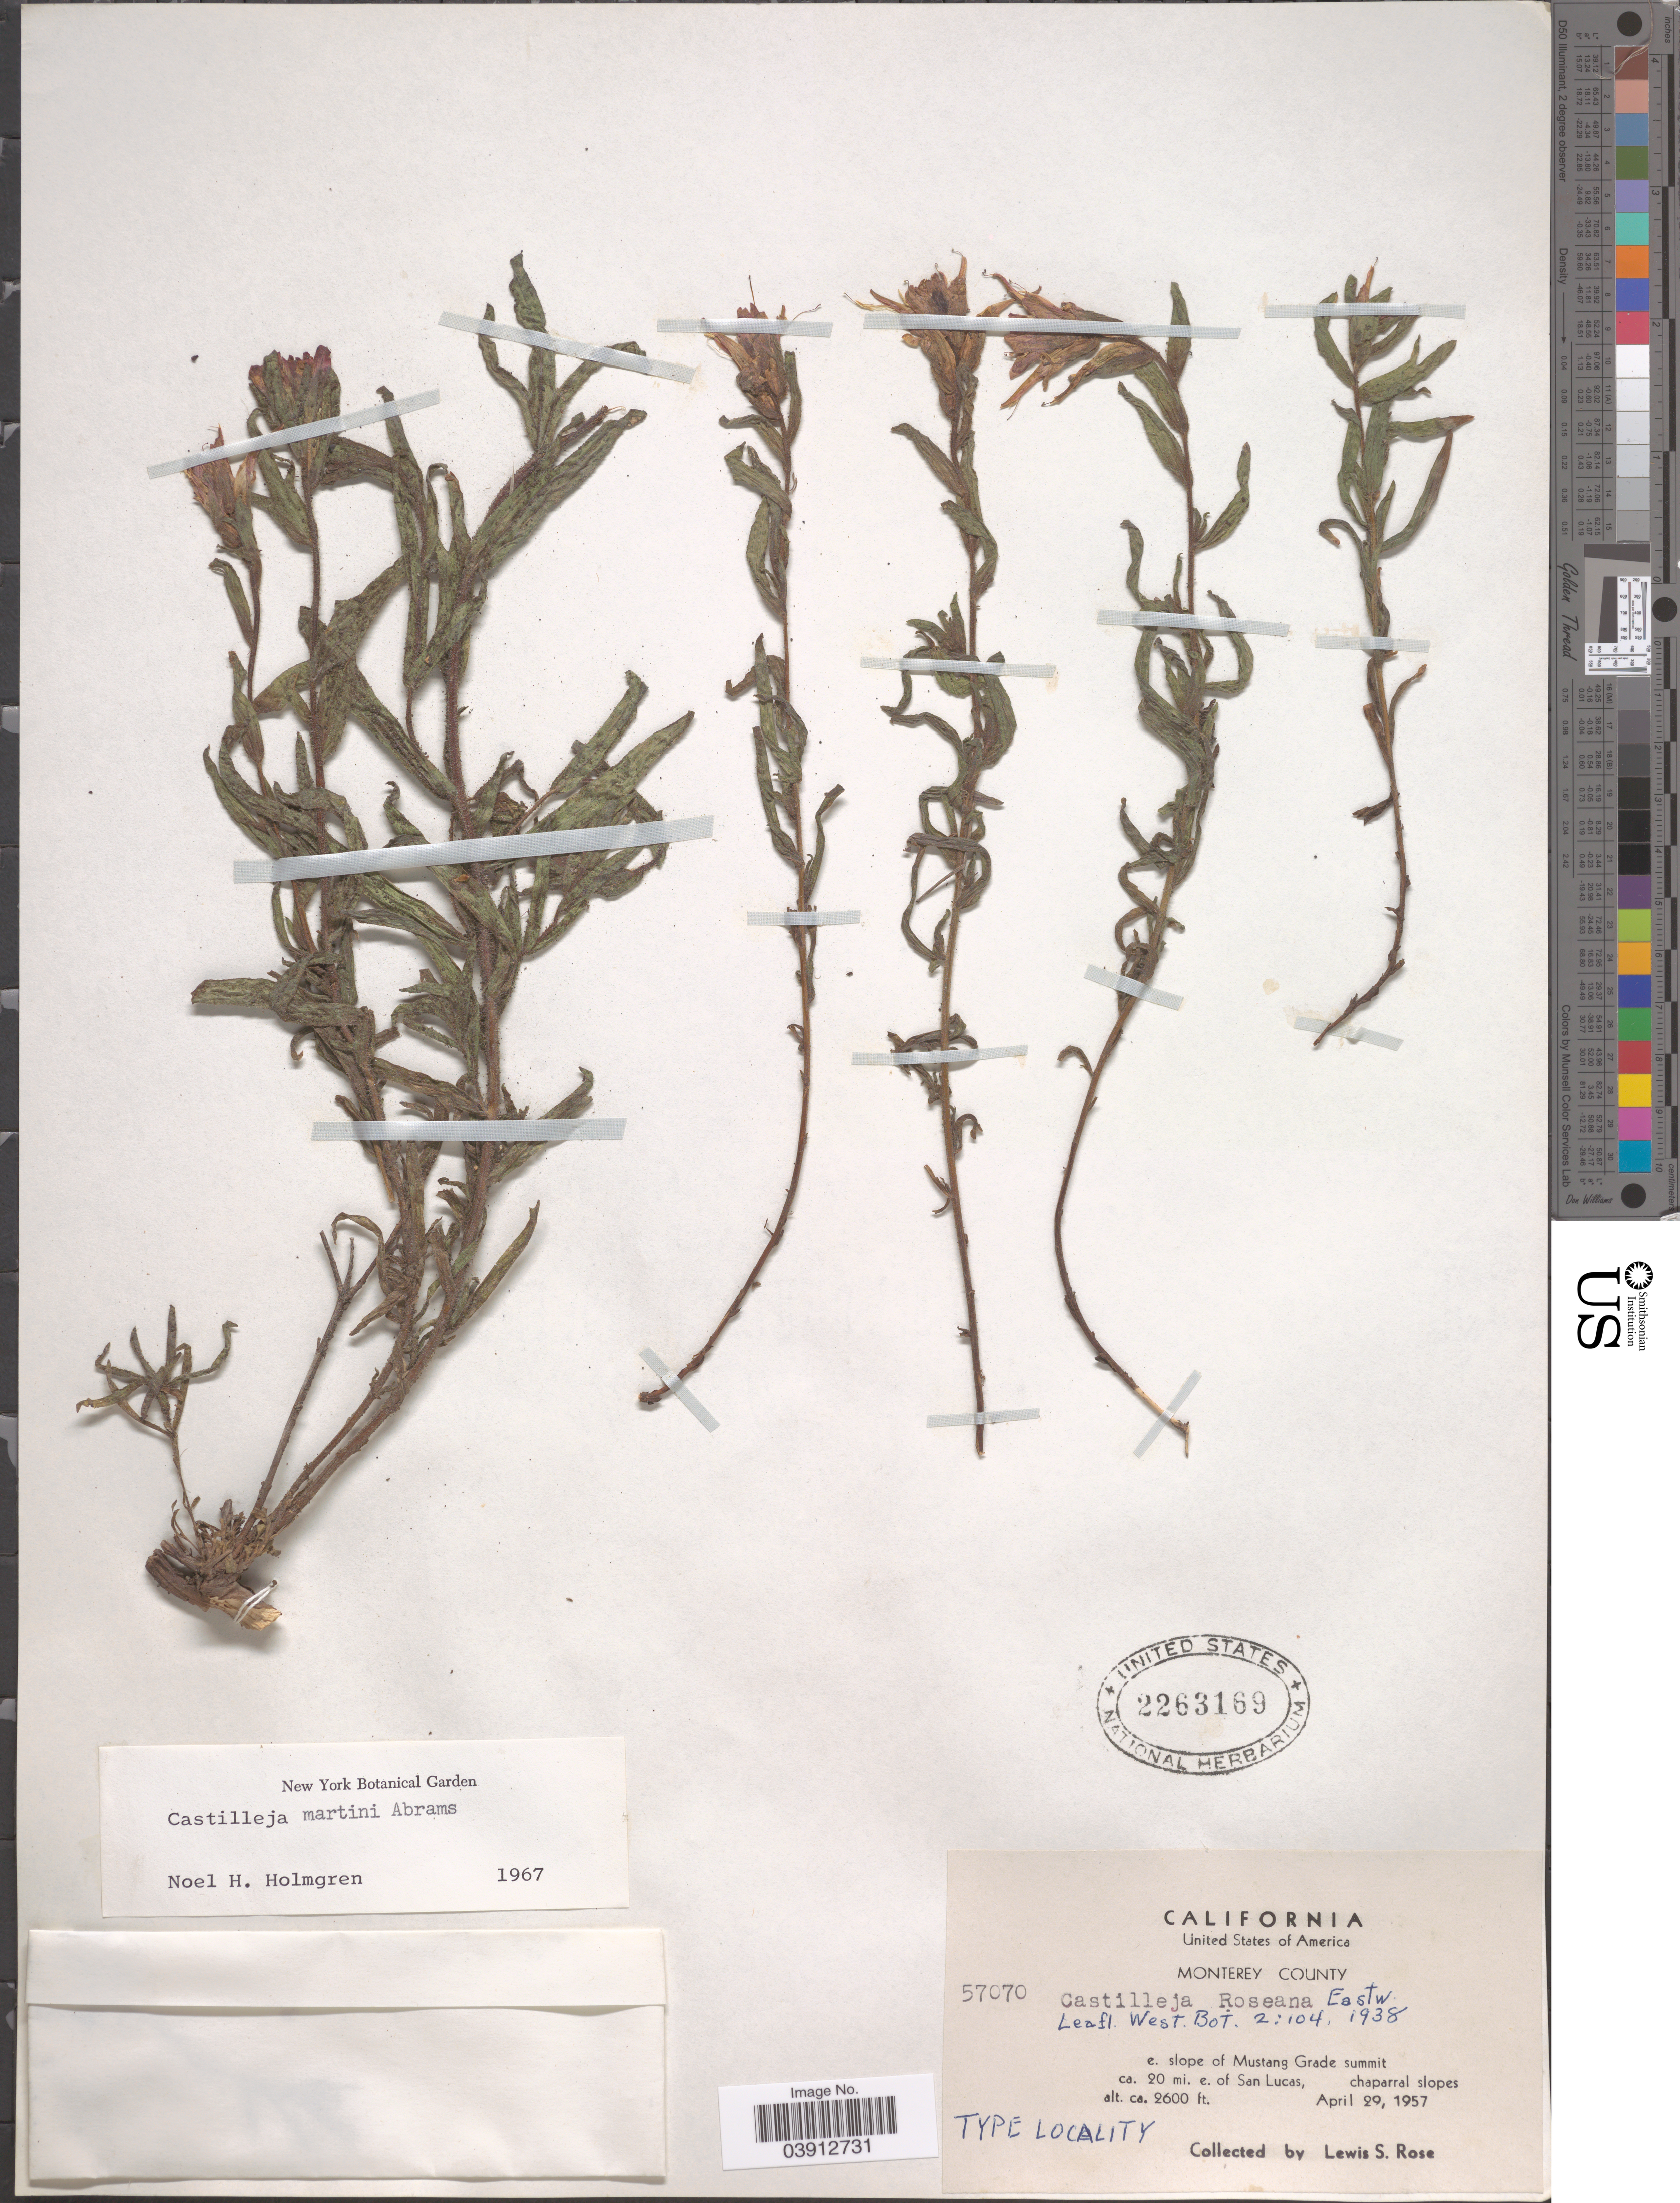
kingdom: Plantae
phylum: Tracheophyta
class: Magnoliopsida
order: Lamiales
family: Orobanchaceae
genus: Castilleja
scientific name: Castilleja martinii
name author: Abrams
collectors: L. S. Rose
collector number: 57070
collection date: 1957-04-29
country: United States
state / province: California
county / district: Monterey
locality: Monterey County. E. slope of Mustang Grade summit. Ca. 20 mi. e. of San Lucas, chaparral slopes.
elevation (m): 792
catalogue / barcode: US 2263169